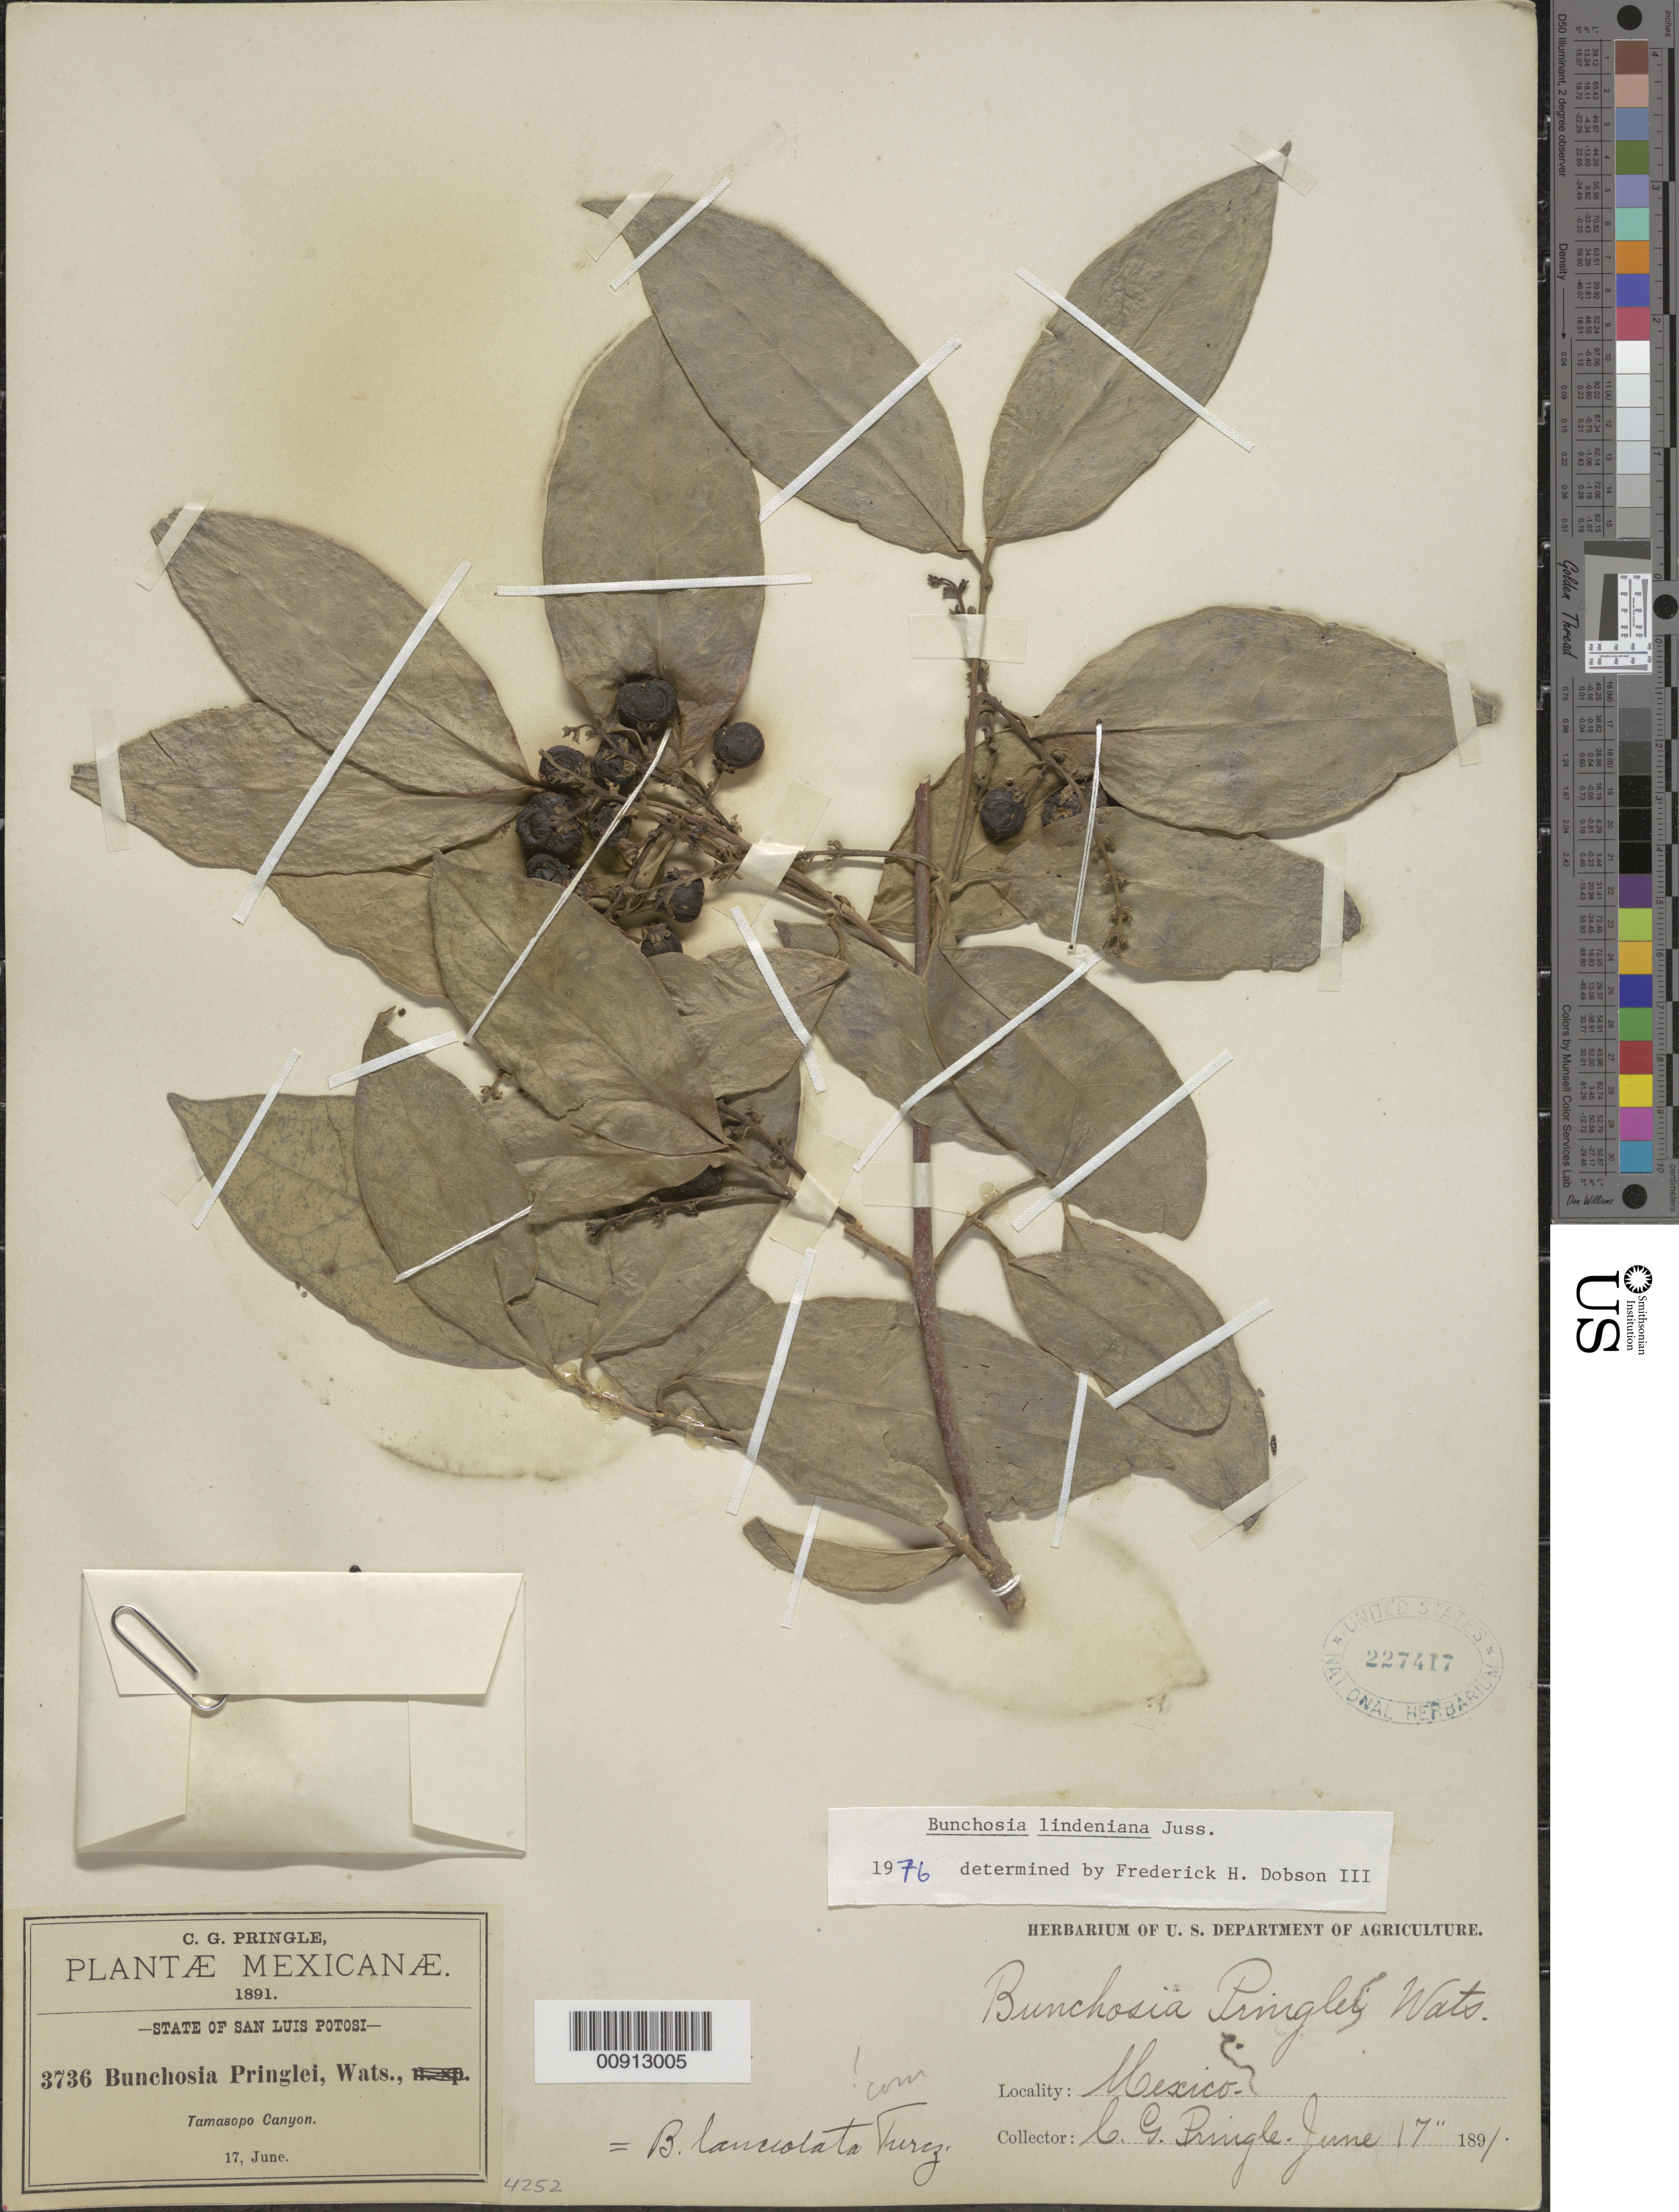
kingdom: Plantae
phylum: Tracheophyta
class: Magnoliopsida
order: Malpighiales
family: Malpighiaceae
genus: Bunchosia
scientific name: Bunchosia lindeniana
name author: A. Juss.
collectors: C. G. Pringle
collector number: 3736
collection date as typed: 17 Jun 1891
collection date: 1891-06-17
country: Mexico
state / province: San Luis Potosí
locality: Tamasopo Canyon, San Luis Potosí.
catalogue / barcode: US 227417